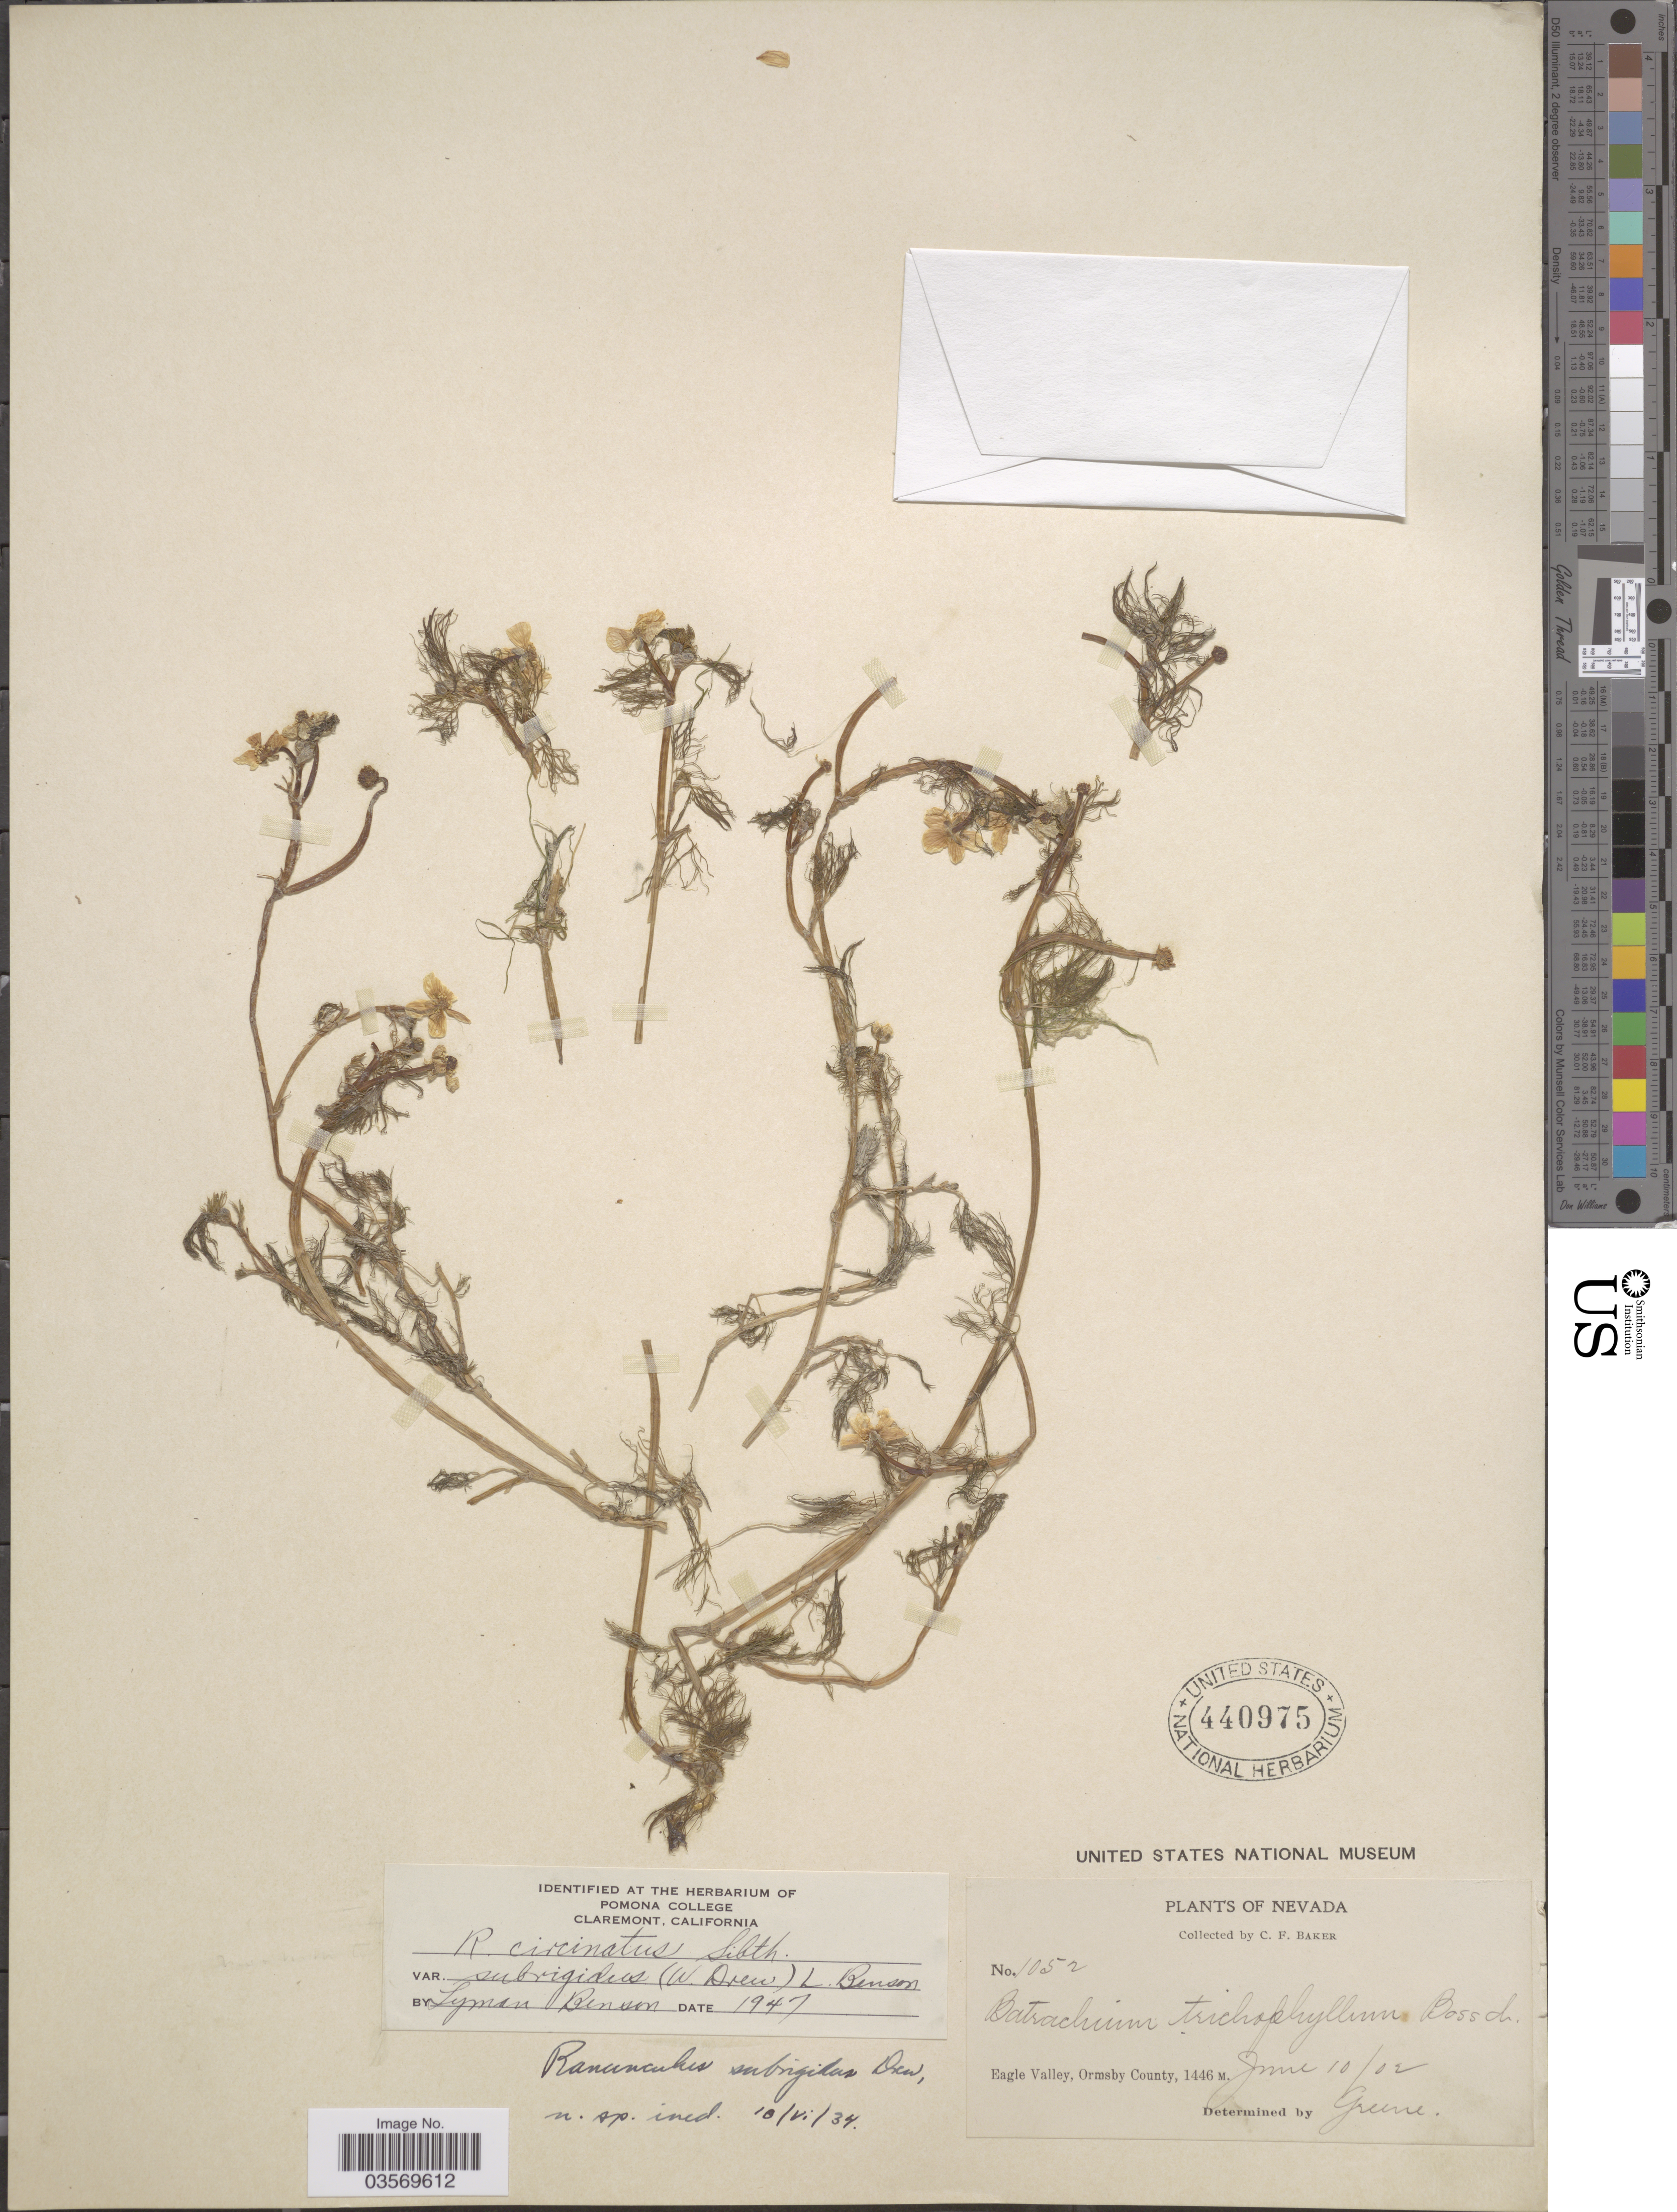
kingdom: Plantae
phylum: Tracheophyta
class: Magnoliopsida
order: Ranunculales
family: Ranunculaceae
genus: Ranunculus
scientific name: Ranunculus subrigidus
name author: W.B. Drew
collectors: C. F. Baker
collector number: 1052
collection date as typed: Transcribed d/m/y: 10/6/2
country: United States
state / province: Nevada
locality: Eagle Valley, Ormsby County.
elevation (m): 1446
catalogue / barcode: US 440975